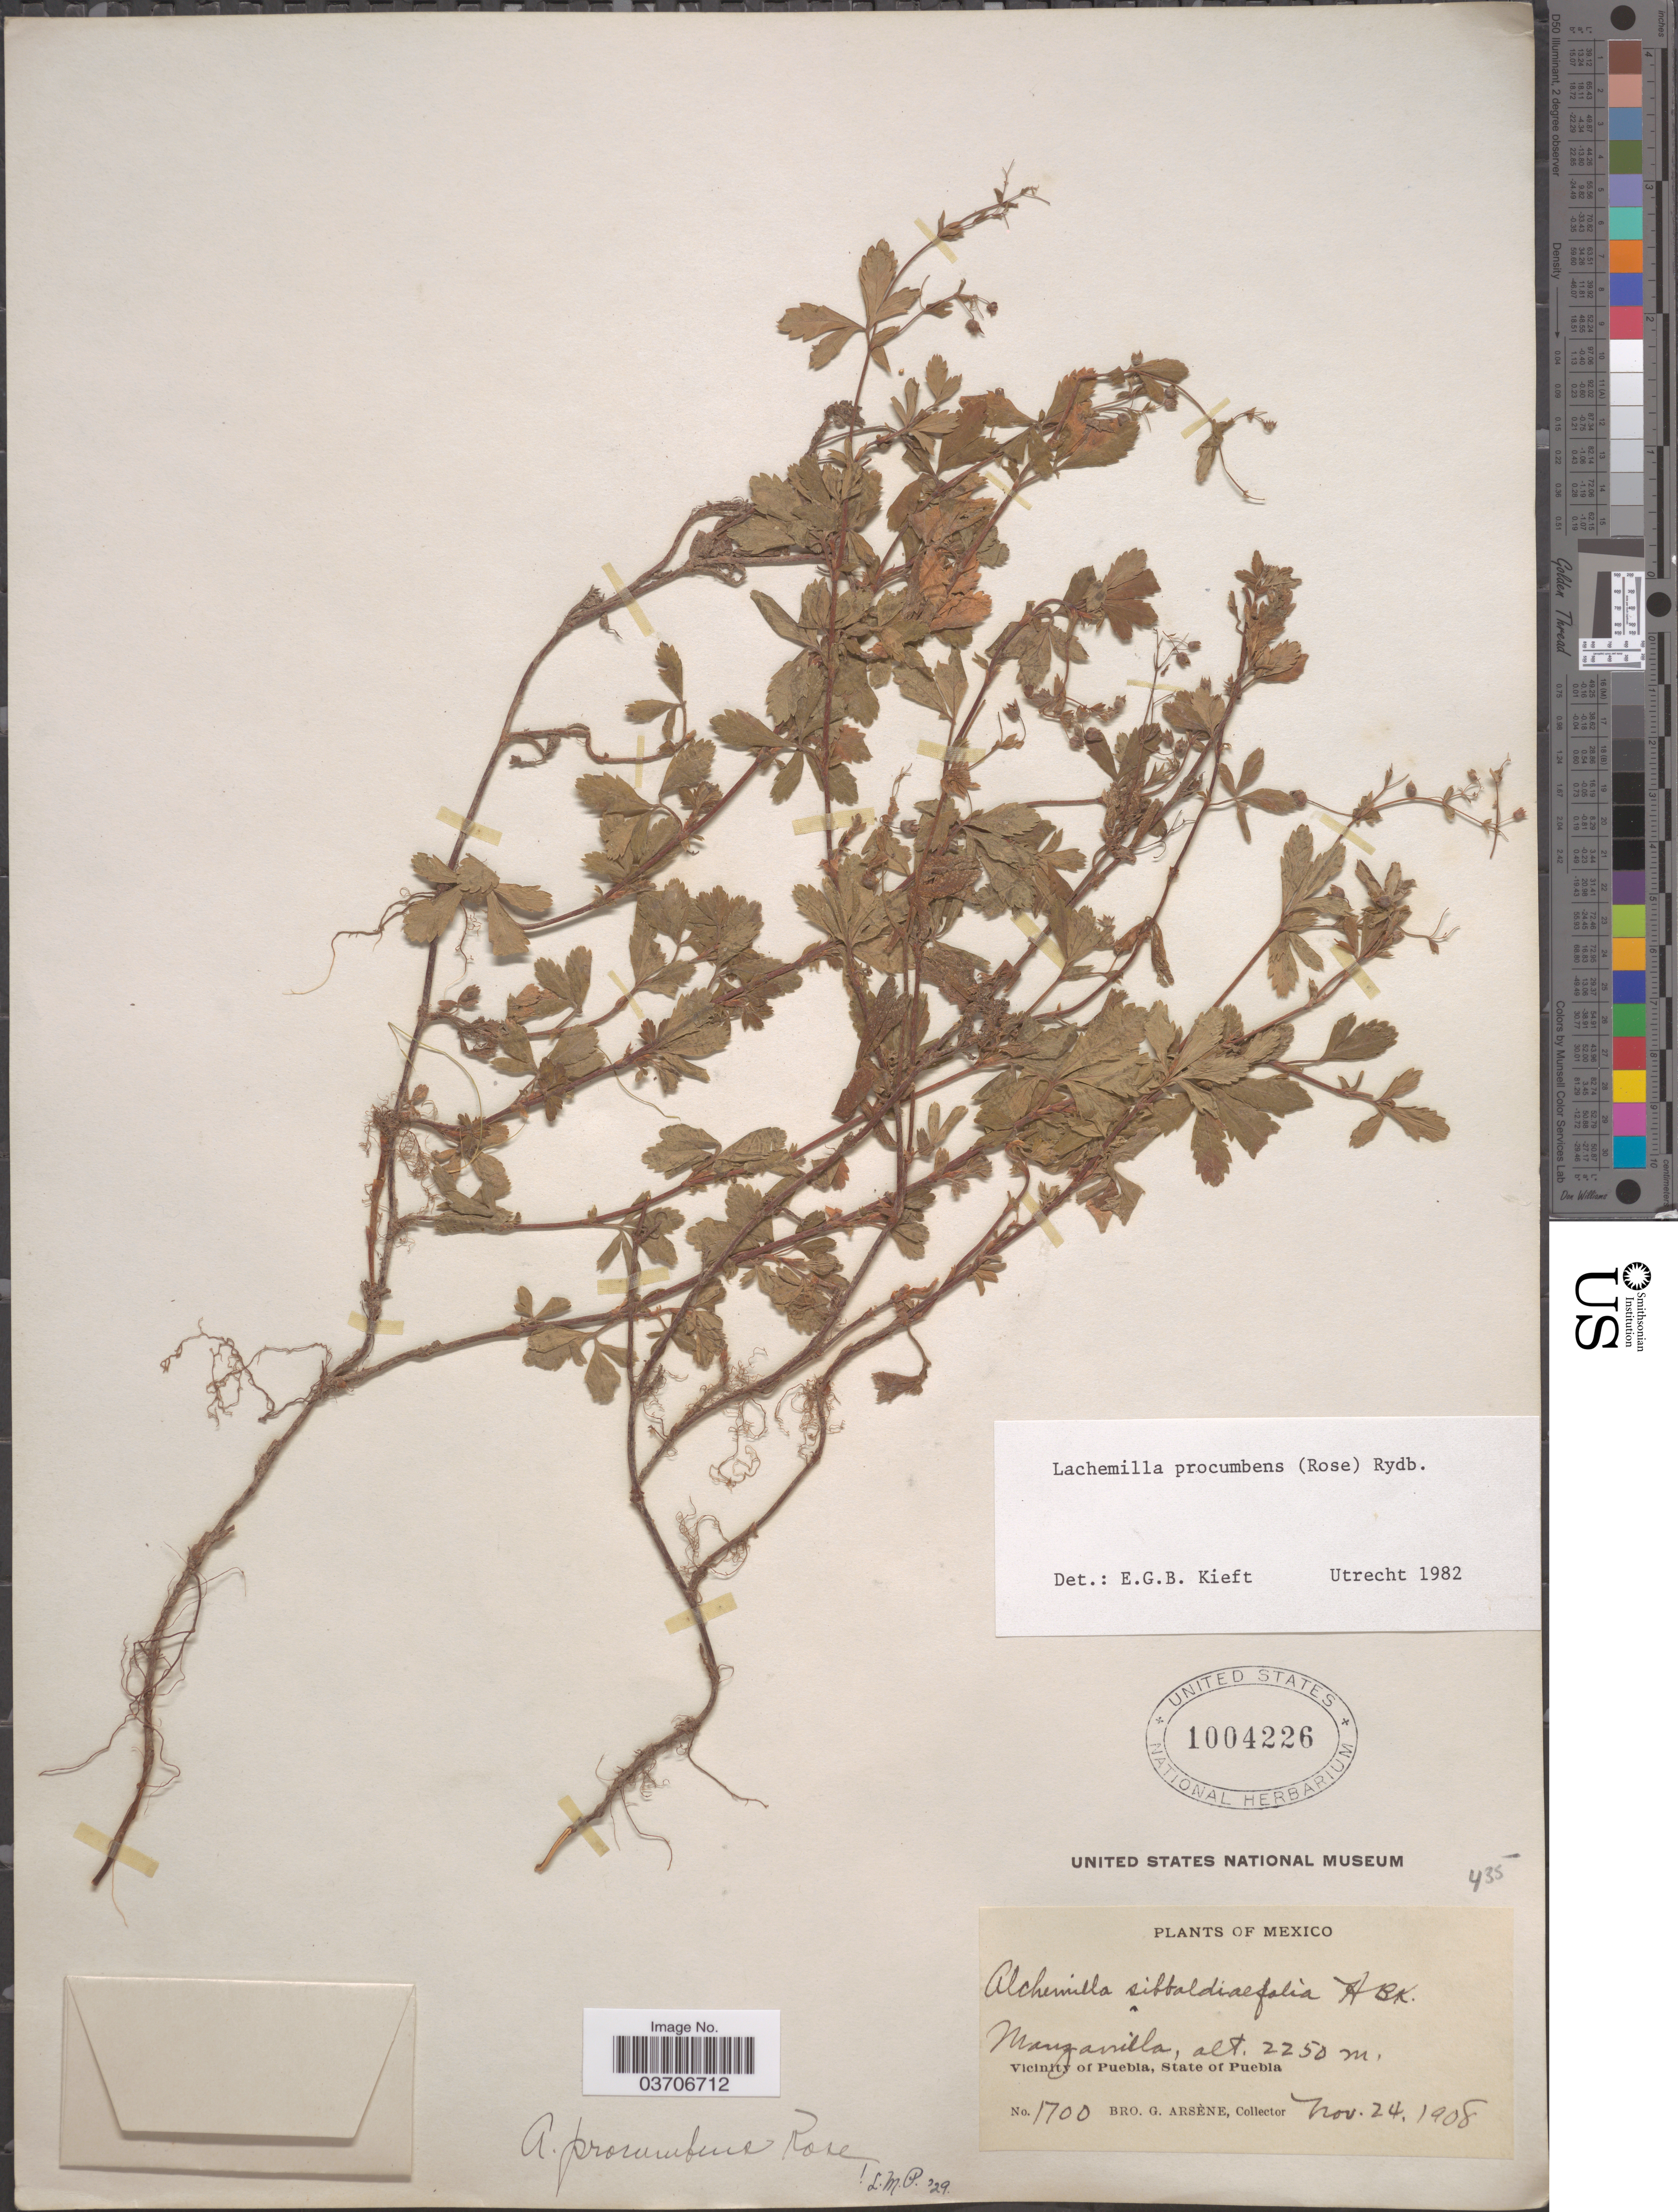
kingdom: Plantae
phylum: Tracheophyta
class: Magnoliopsida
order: Rosales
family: Rosaceae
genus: Lachemilla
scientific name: Lachemilla procumbens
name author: (Rose) Rydb.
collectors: Bro. G. Arsène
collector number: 1700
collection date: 1908-11-24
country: Mexico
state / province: Puebla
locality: Manzanilla. Vicinity of Puebla.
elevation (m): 2250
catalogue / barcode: US 1004226